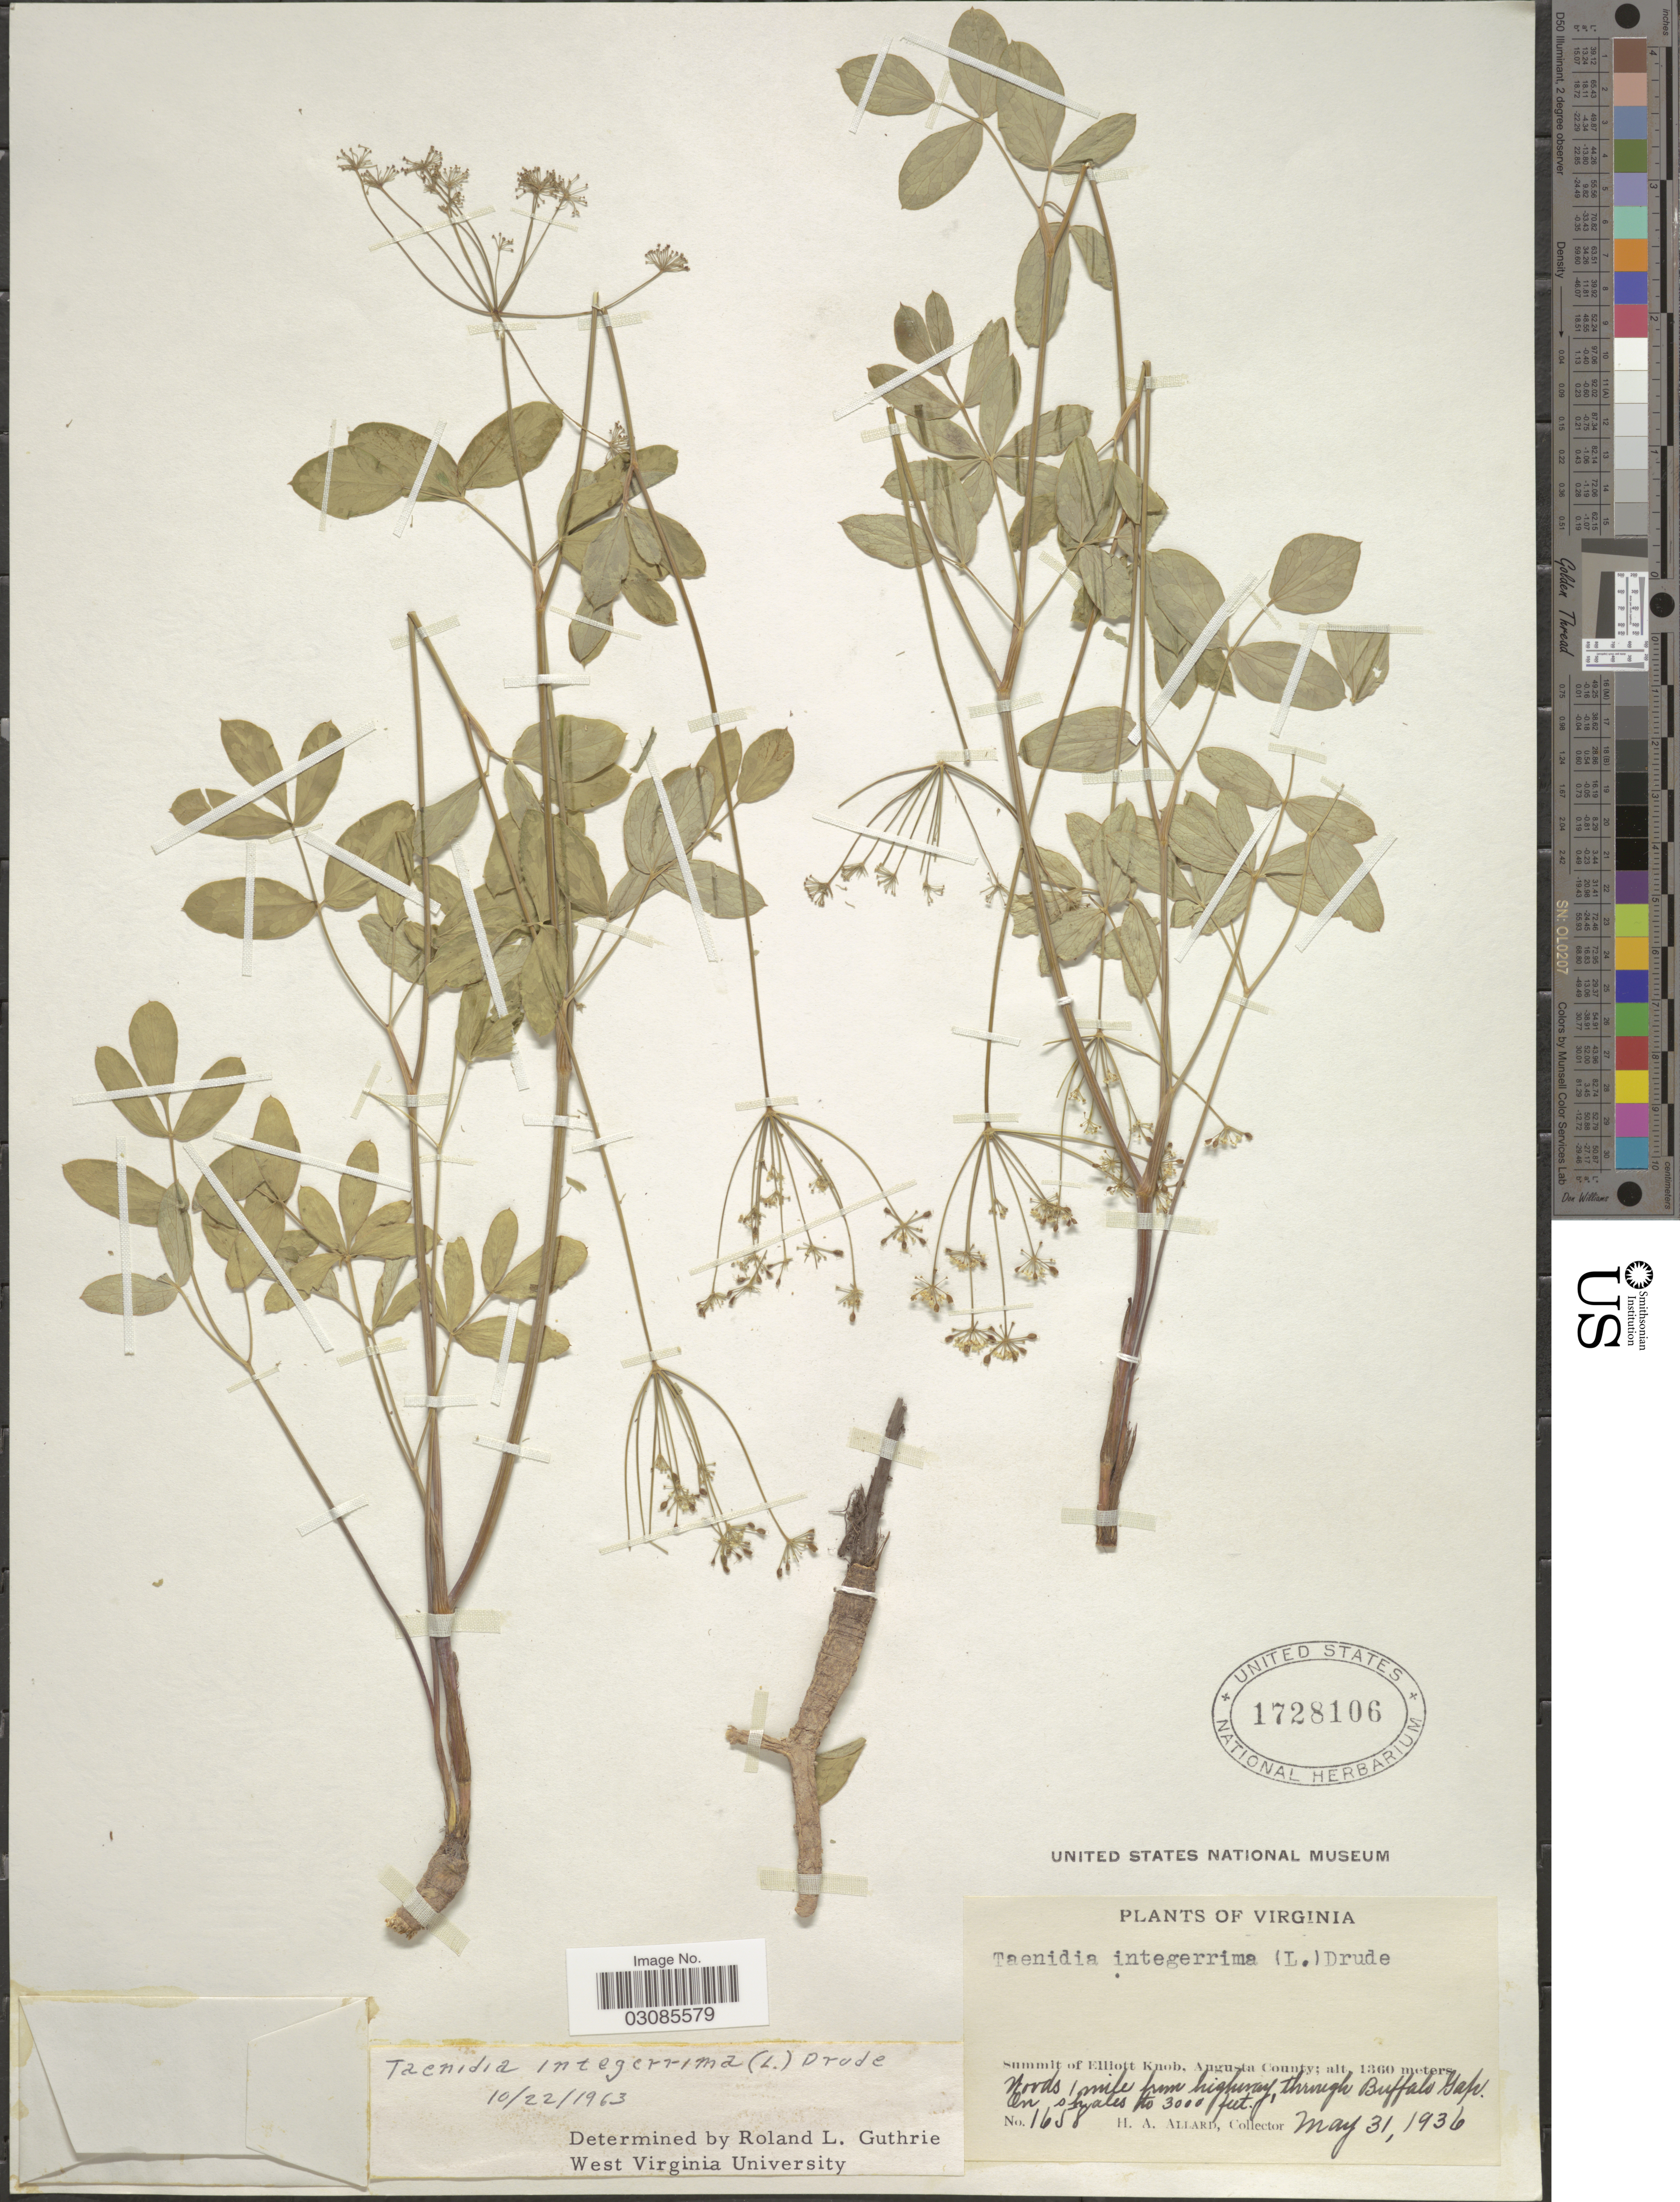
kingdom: Plantae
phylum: Tracheophyta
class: Magnoliopsida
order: Apiales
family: Apiaceae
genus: Taenidia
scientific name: Taenidia integerrima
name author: (L.) Drude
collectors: H. A. Allard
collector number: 1658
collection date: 1936-05-31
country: United States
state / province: Virginia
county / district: Augusta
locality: Summit of Elliott Knob, Augusta County. Woods 1 mile from highway, through Buffalo Gap.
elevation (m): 1360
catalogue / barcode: US 1728106